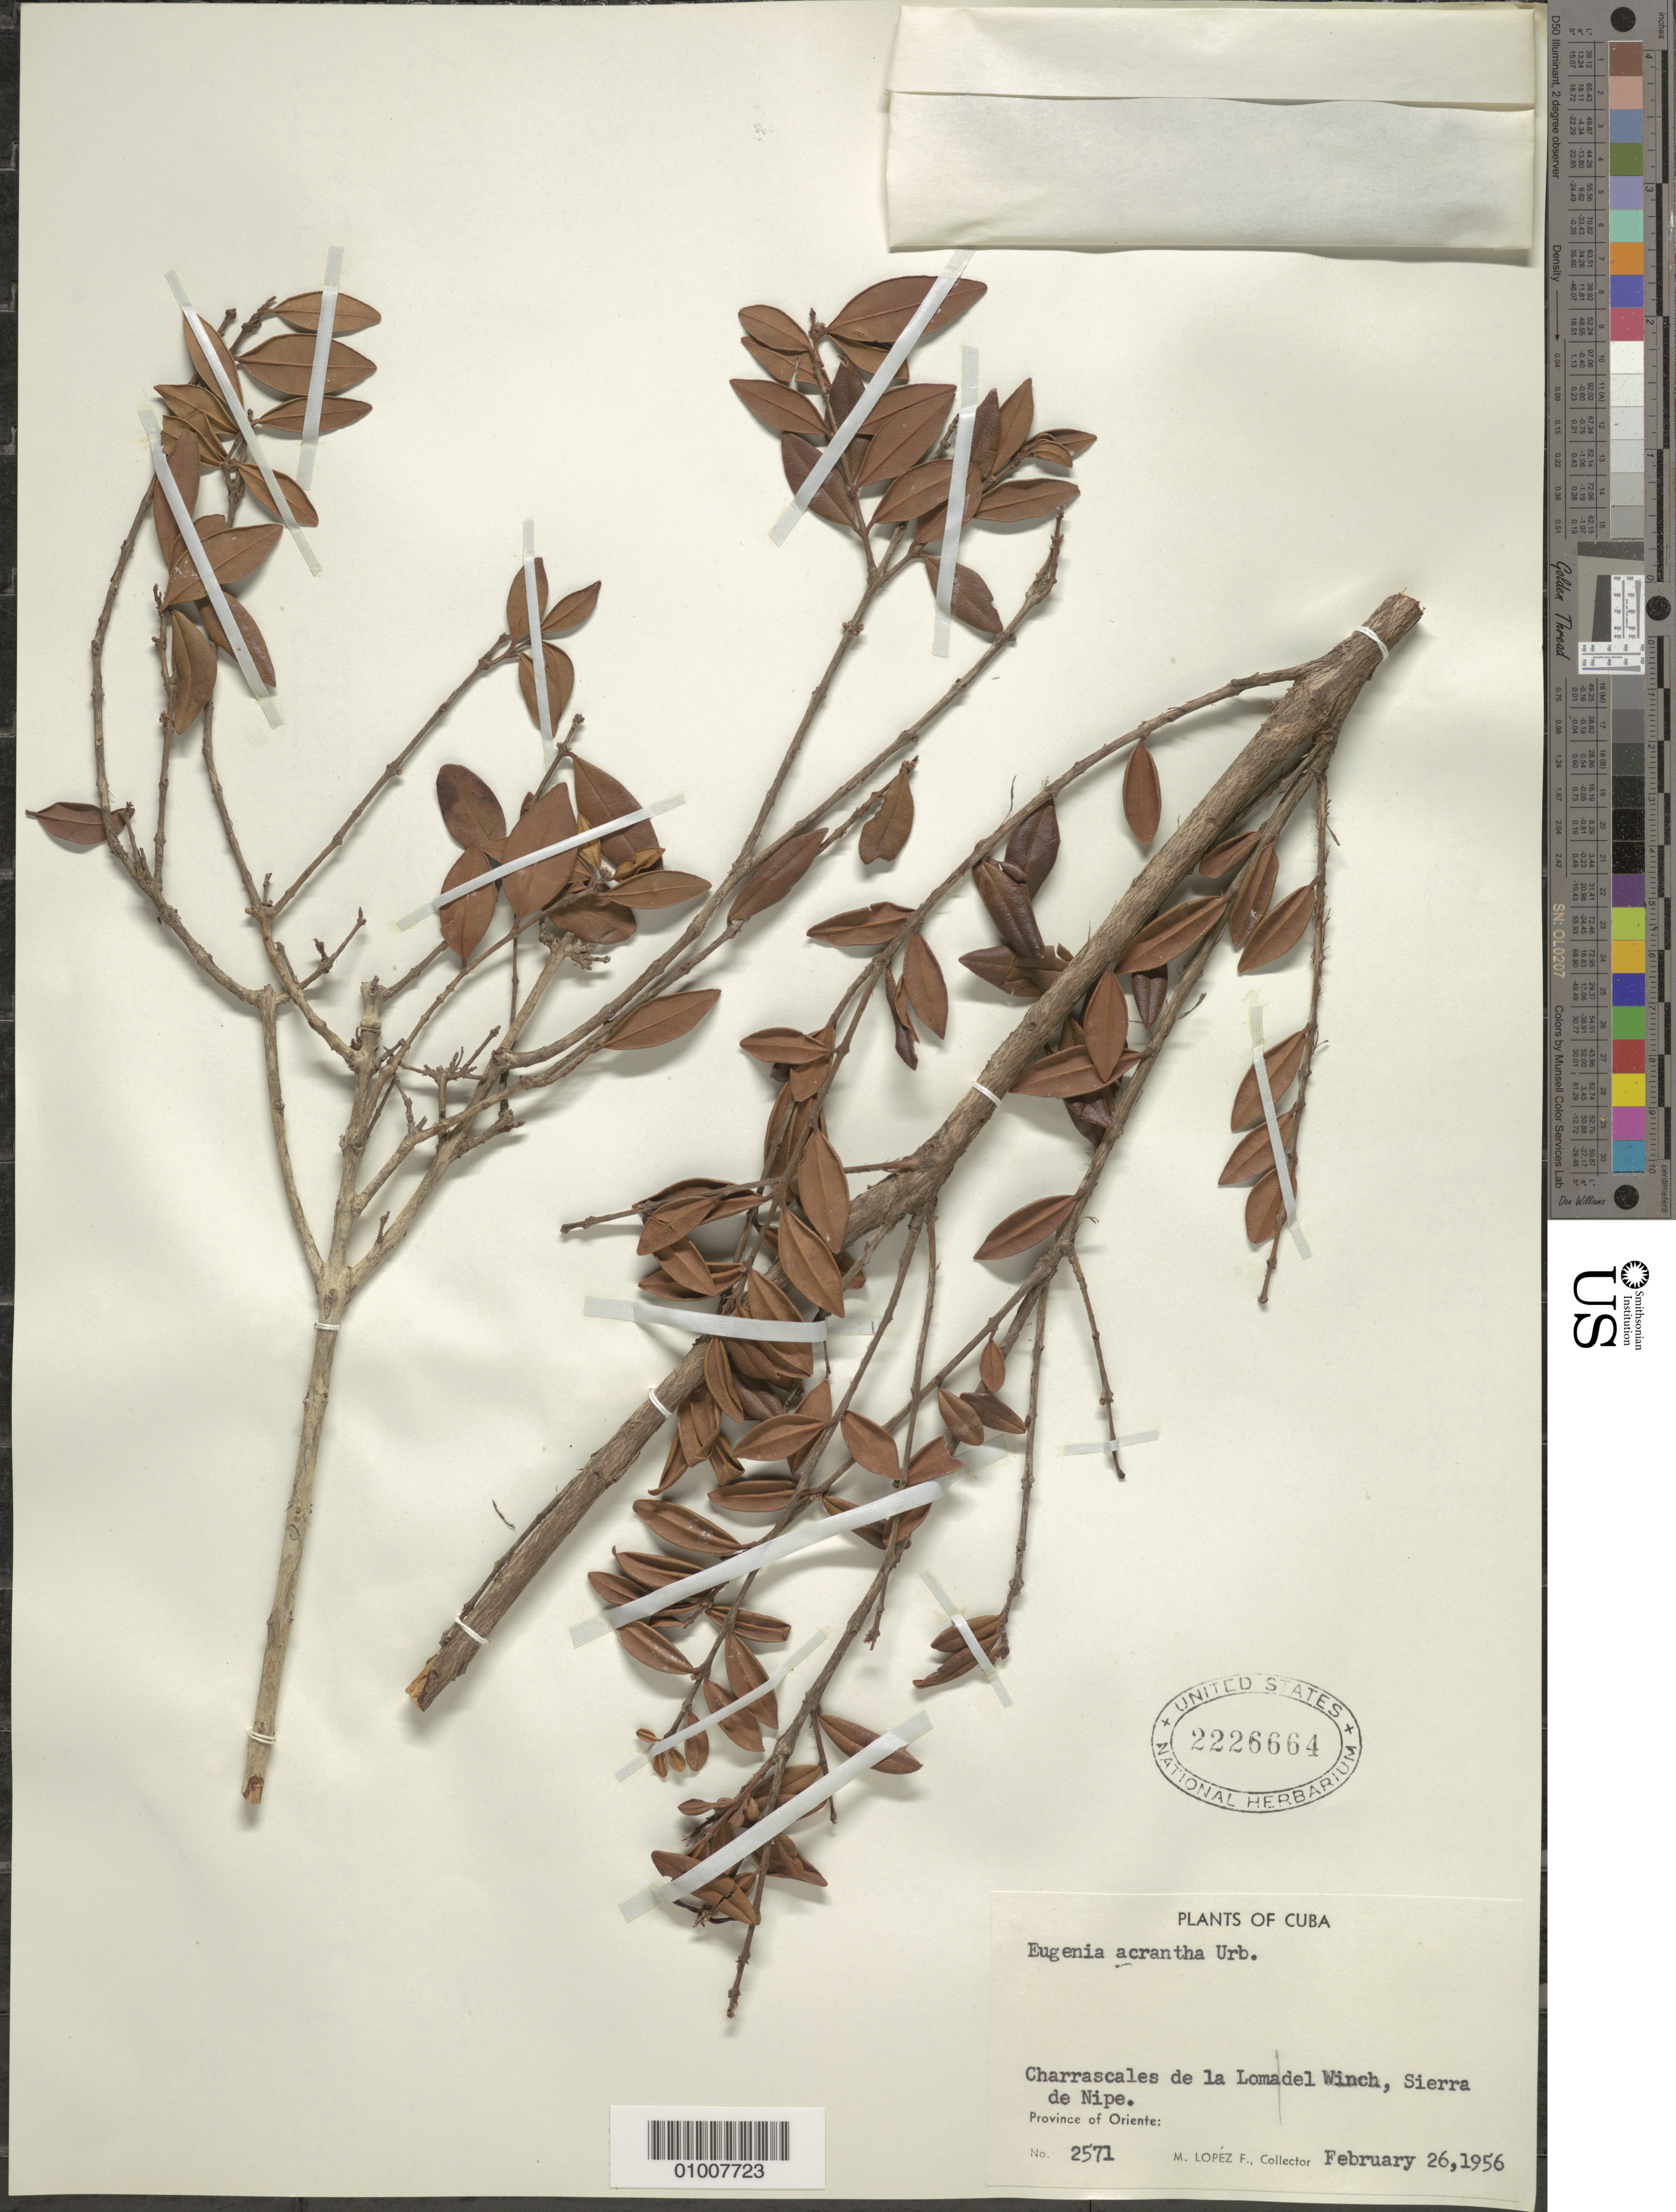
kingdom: Plantae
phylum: Tracheophyta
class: Magnoliopsida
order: Myrtales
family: Myrtaceae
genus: Eugenia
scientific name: Eugenia acrantha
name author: Urb.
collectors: M. López Figueiras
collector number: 2571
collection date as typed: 26 Feb 1956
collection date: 1956-02-26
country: Cuba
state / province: Holguín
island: Cuba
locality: Loma del Winch, Sierra de Nipe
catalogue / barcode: US 2226664